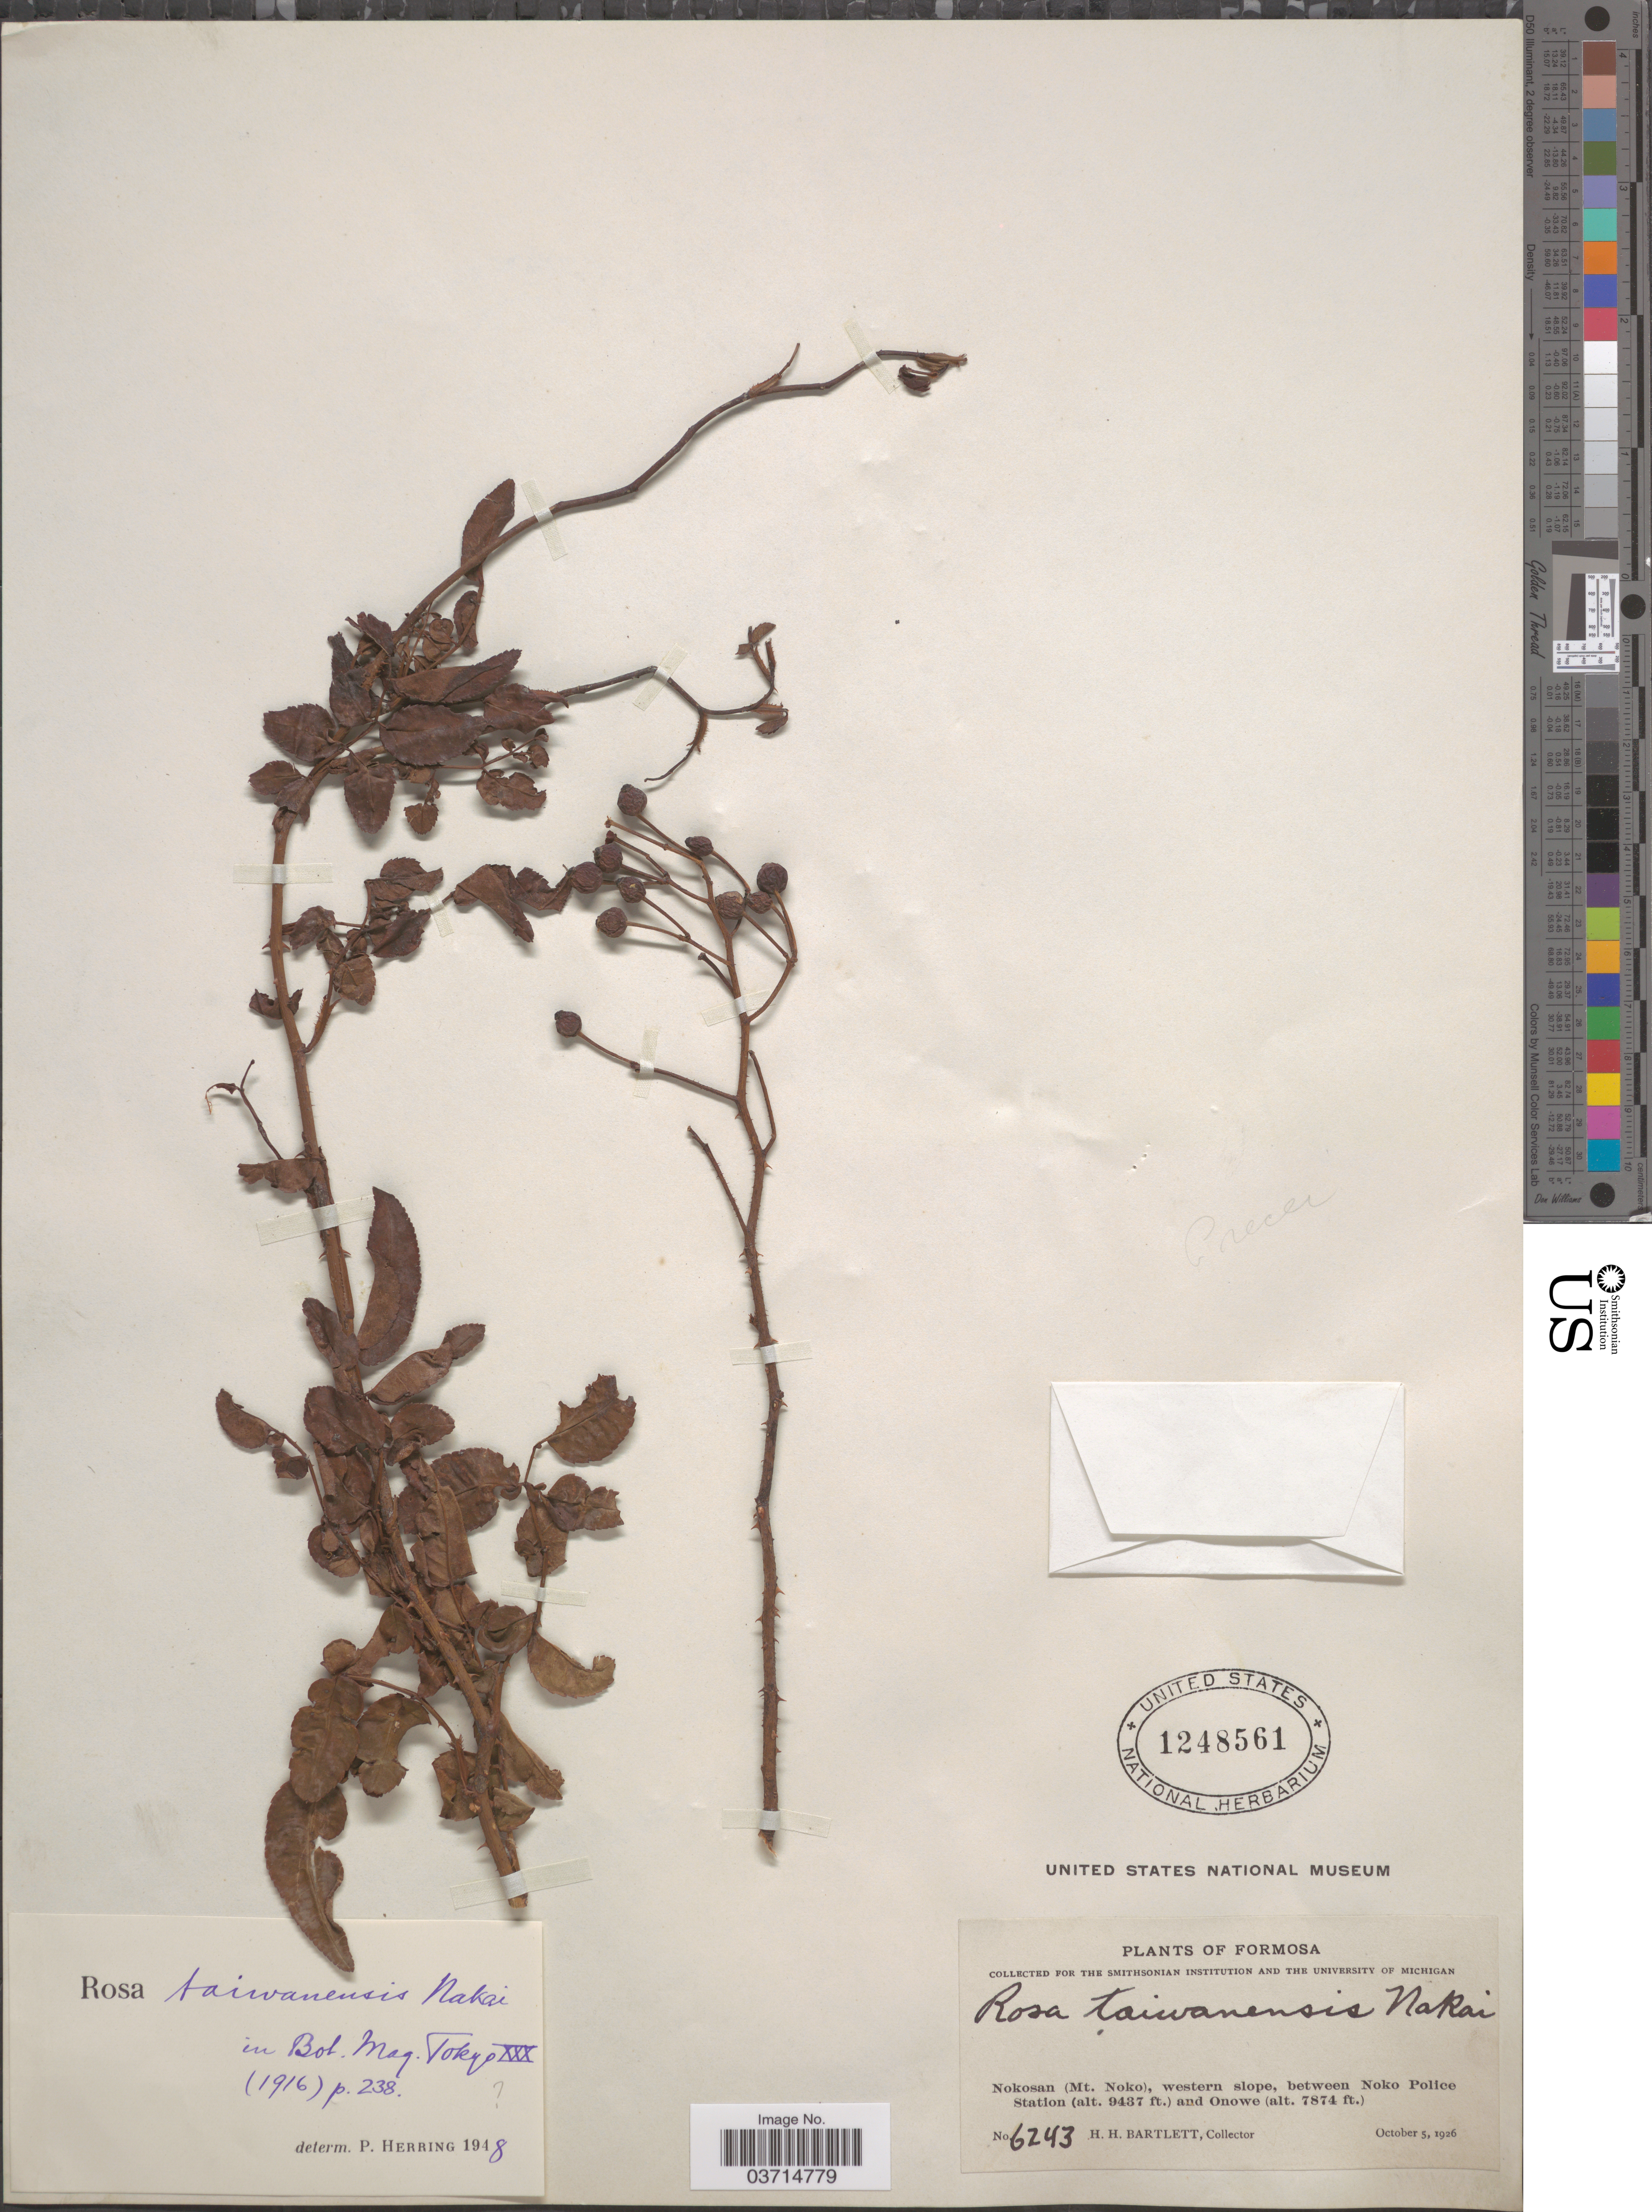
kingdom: Plantae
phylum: Tracheophyta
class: Magnoliopsida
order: Rosales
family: Rosaceae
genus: Rosa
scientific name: Rosa taiwanensis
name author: Nakai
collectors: H. H. Bartlett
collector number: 6243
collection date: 1926-10-05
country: Taiwan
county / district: Hualien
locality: Formosa. Nokosan (Mt. Noko), western slope, between Noko Police Station and Onowe.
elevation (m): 2400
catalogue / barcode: US 1248561